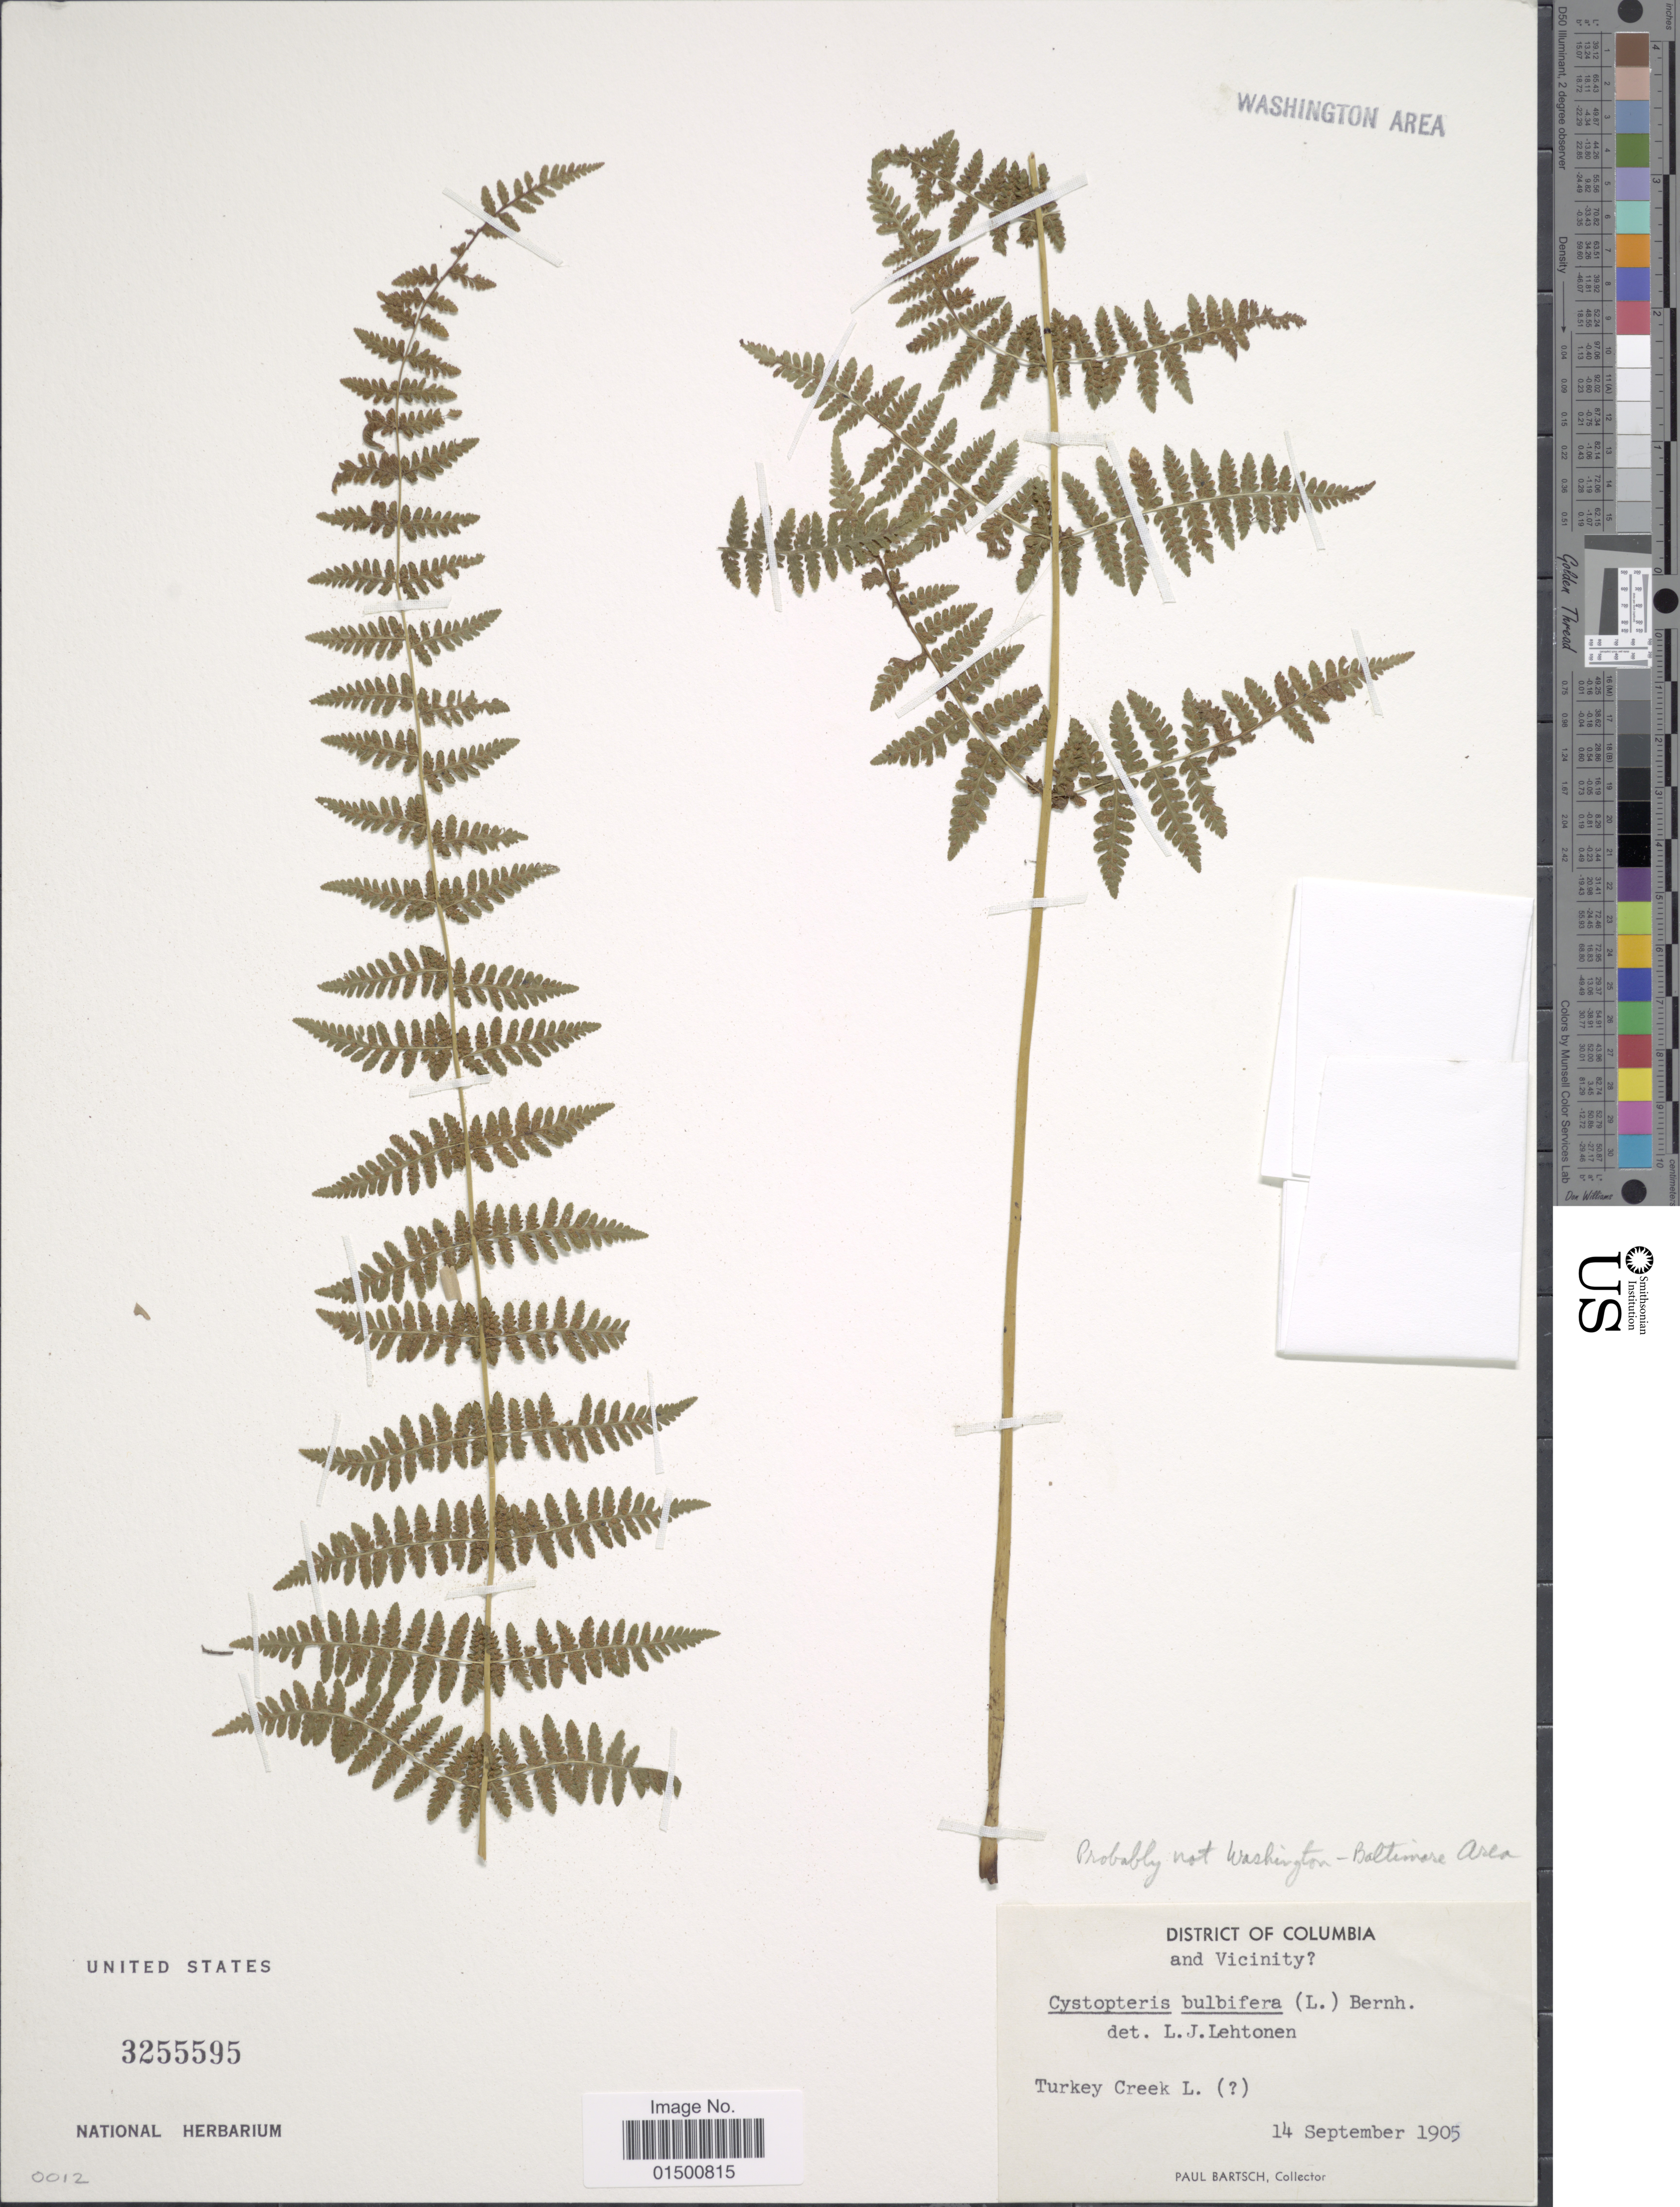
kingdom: Plantae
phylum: Tracheophyta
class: Polypodiopsida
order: Polypodiales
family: Cystopteridaceae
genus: Cystopteris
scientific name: Cystopteris bulbifera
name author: (L.) Bernh.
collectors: P. Bartsch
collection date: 1905-09-14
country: United States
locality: District of Columbia and Vicinity (? - Probably not), Turkey Creek L. [unsure placement]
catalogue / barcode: US 3255595